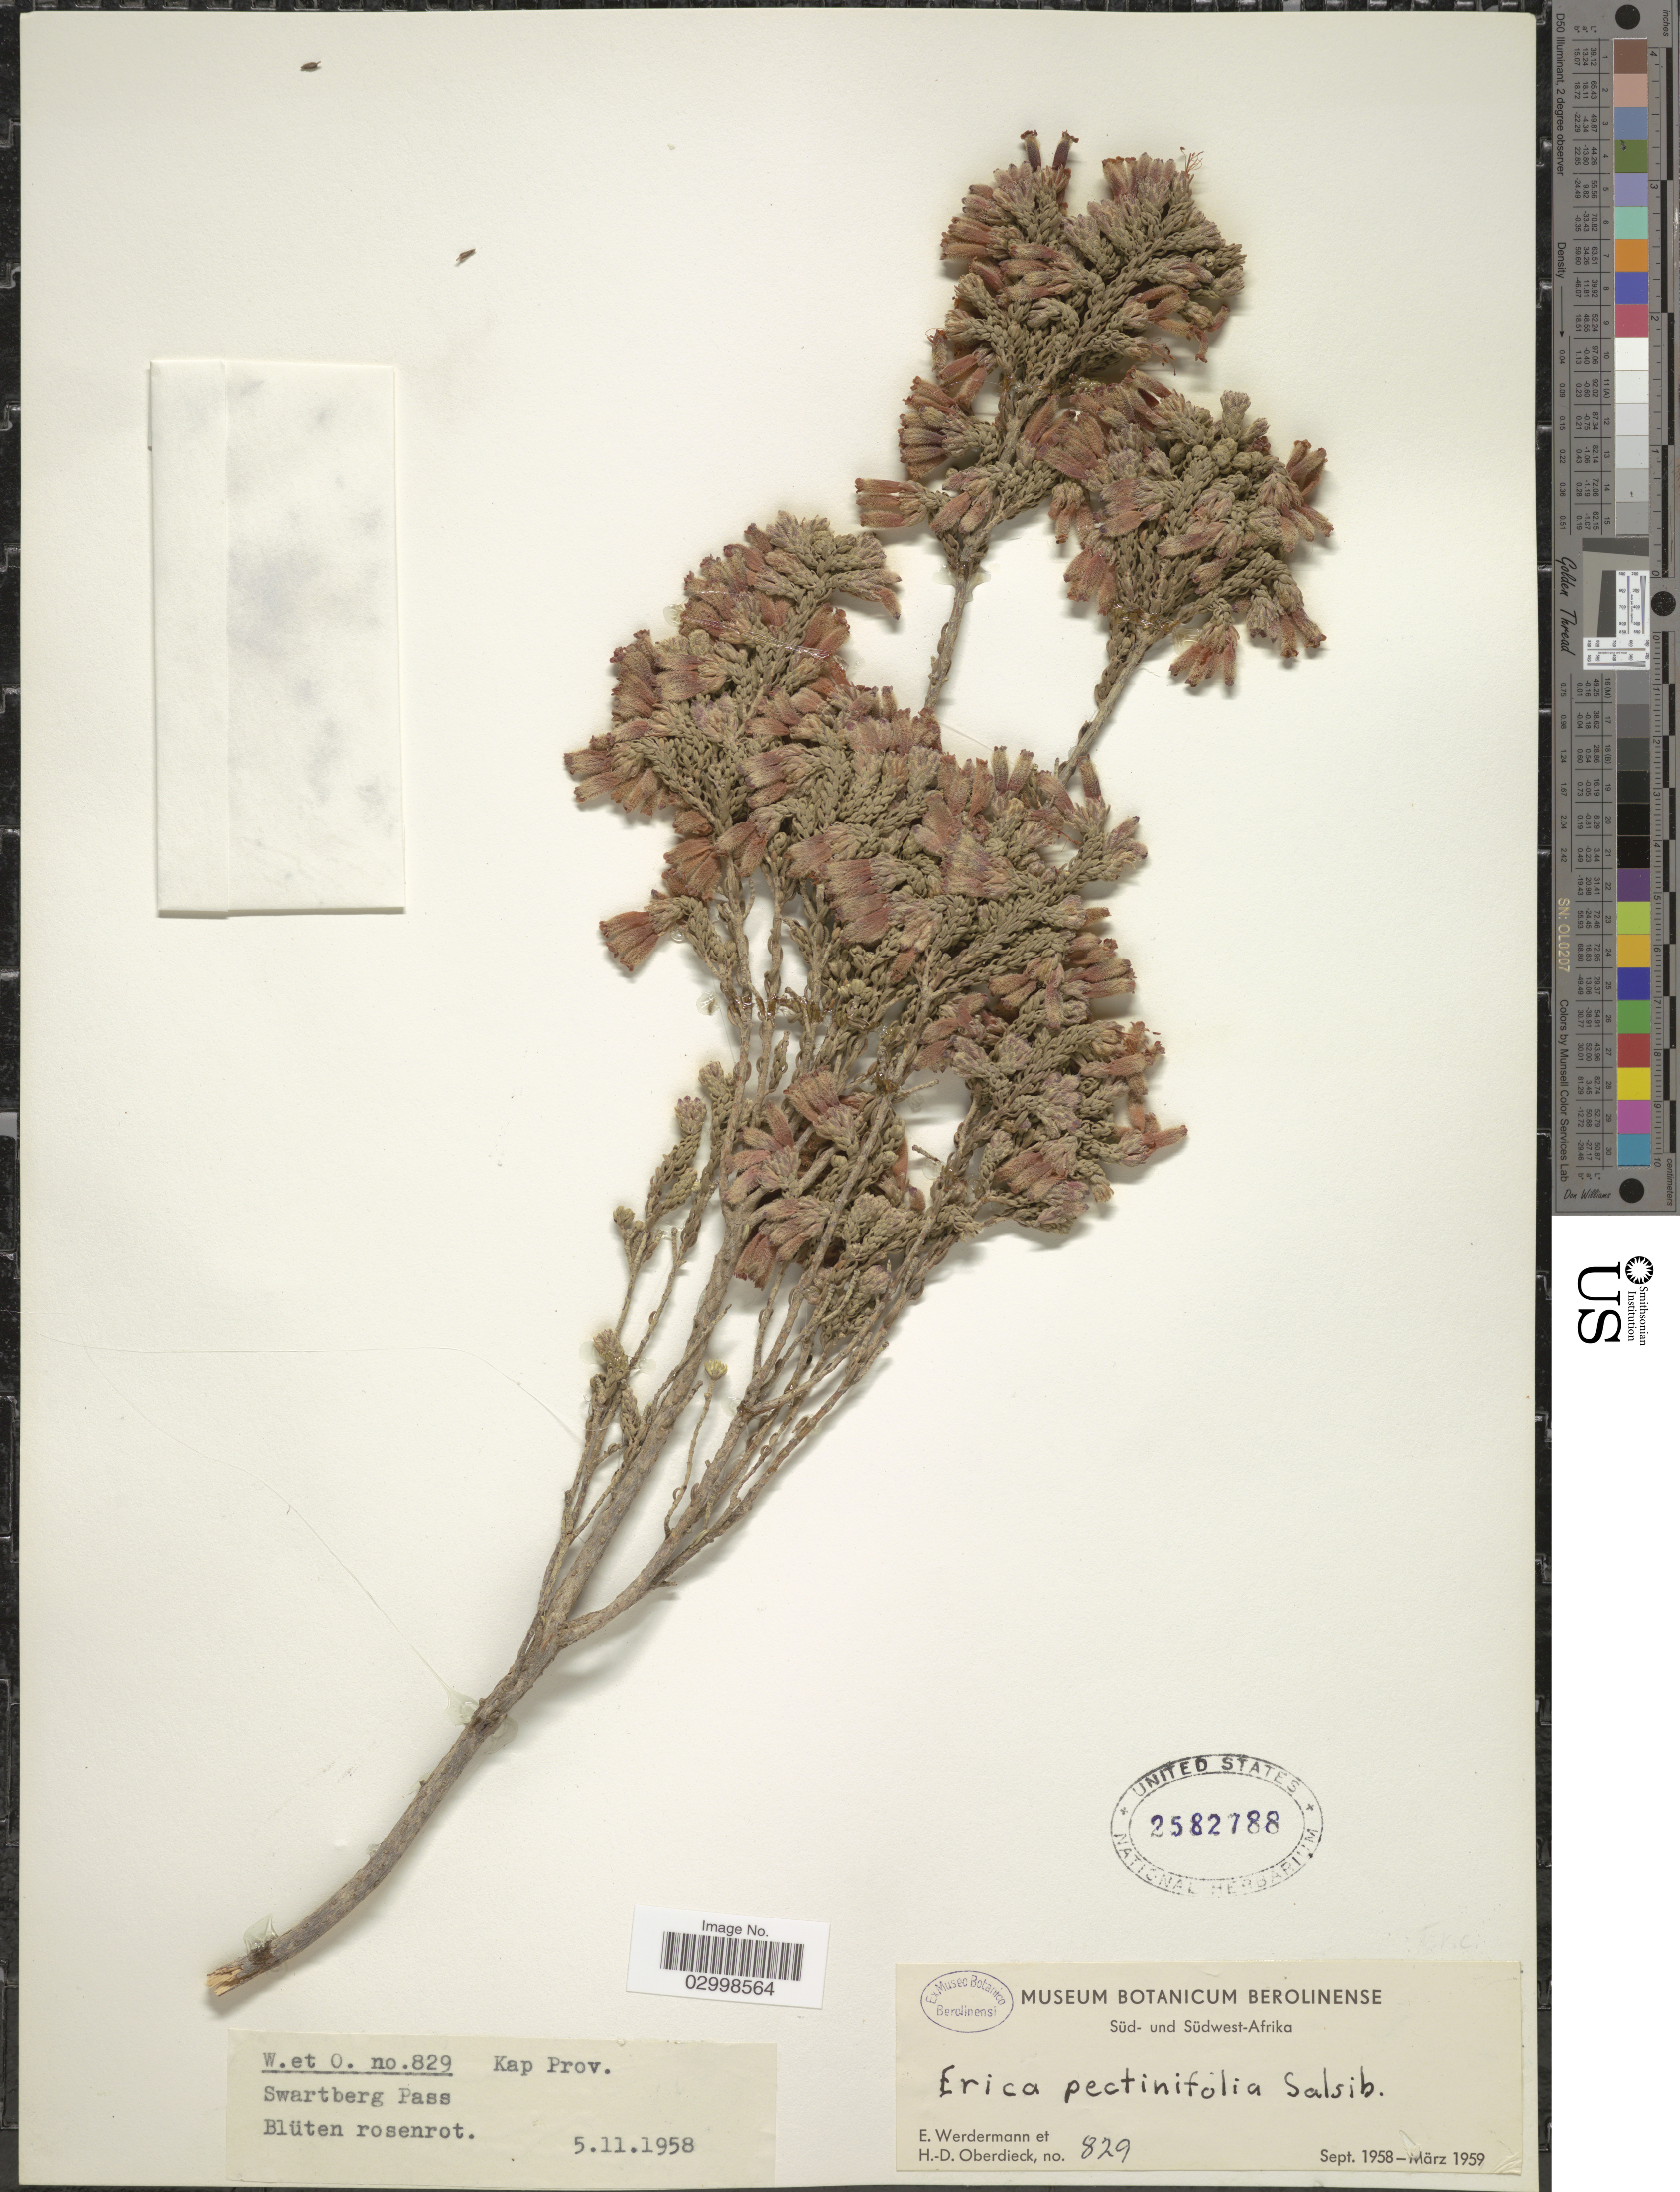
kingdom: Plantae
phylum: Tracheophyta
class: Magnoliopsida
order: Ericales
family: Ericaceae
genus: Erica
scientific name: Erica pectinifolia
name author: Salisb.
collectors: E. Werdermann & H. Oberdieck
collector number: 829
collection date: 1958-11-05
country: South Africa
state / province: Western Cape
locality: Kap Prov. Swartberg Pass.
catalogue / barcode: US 2582788